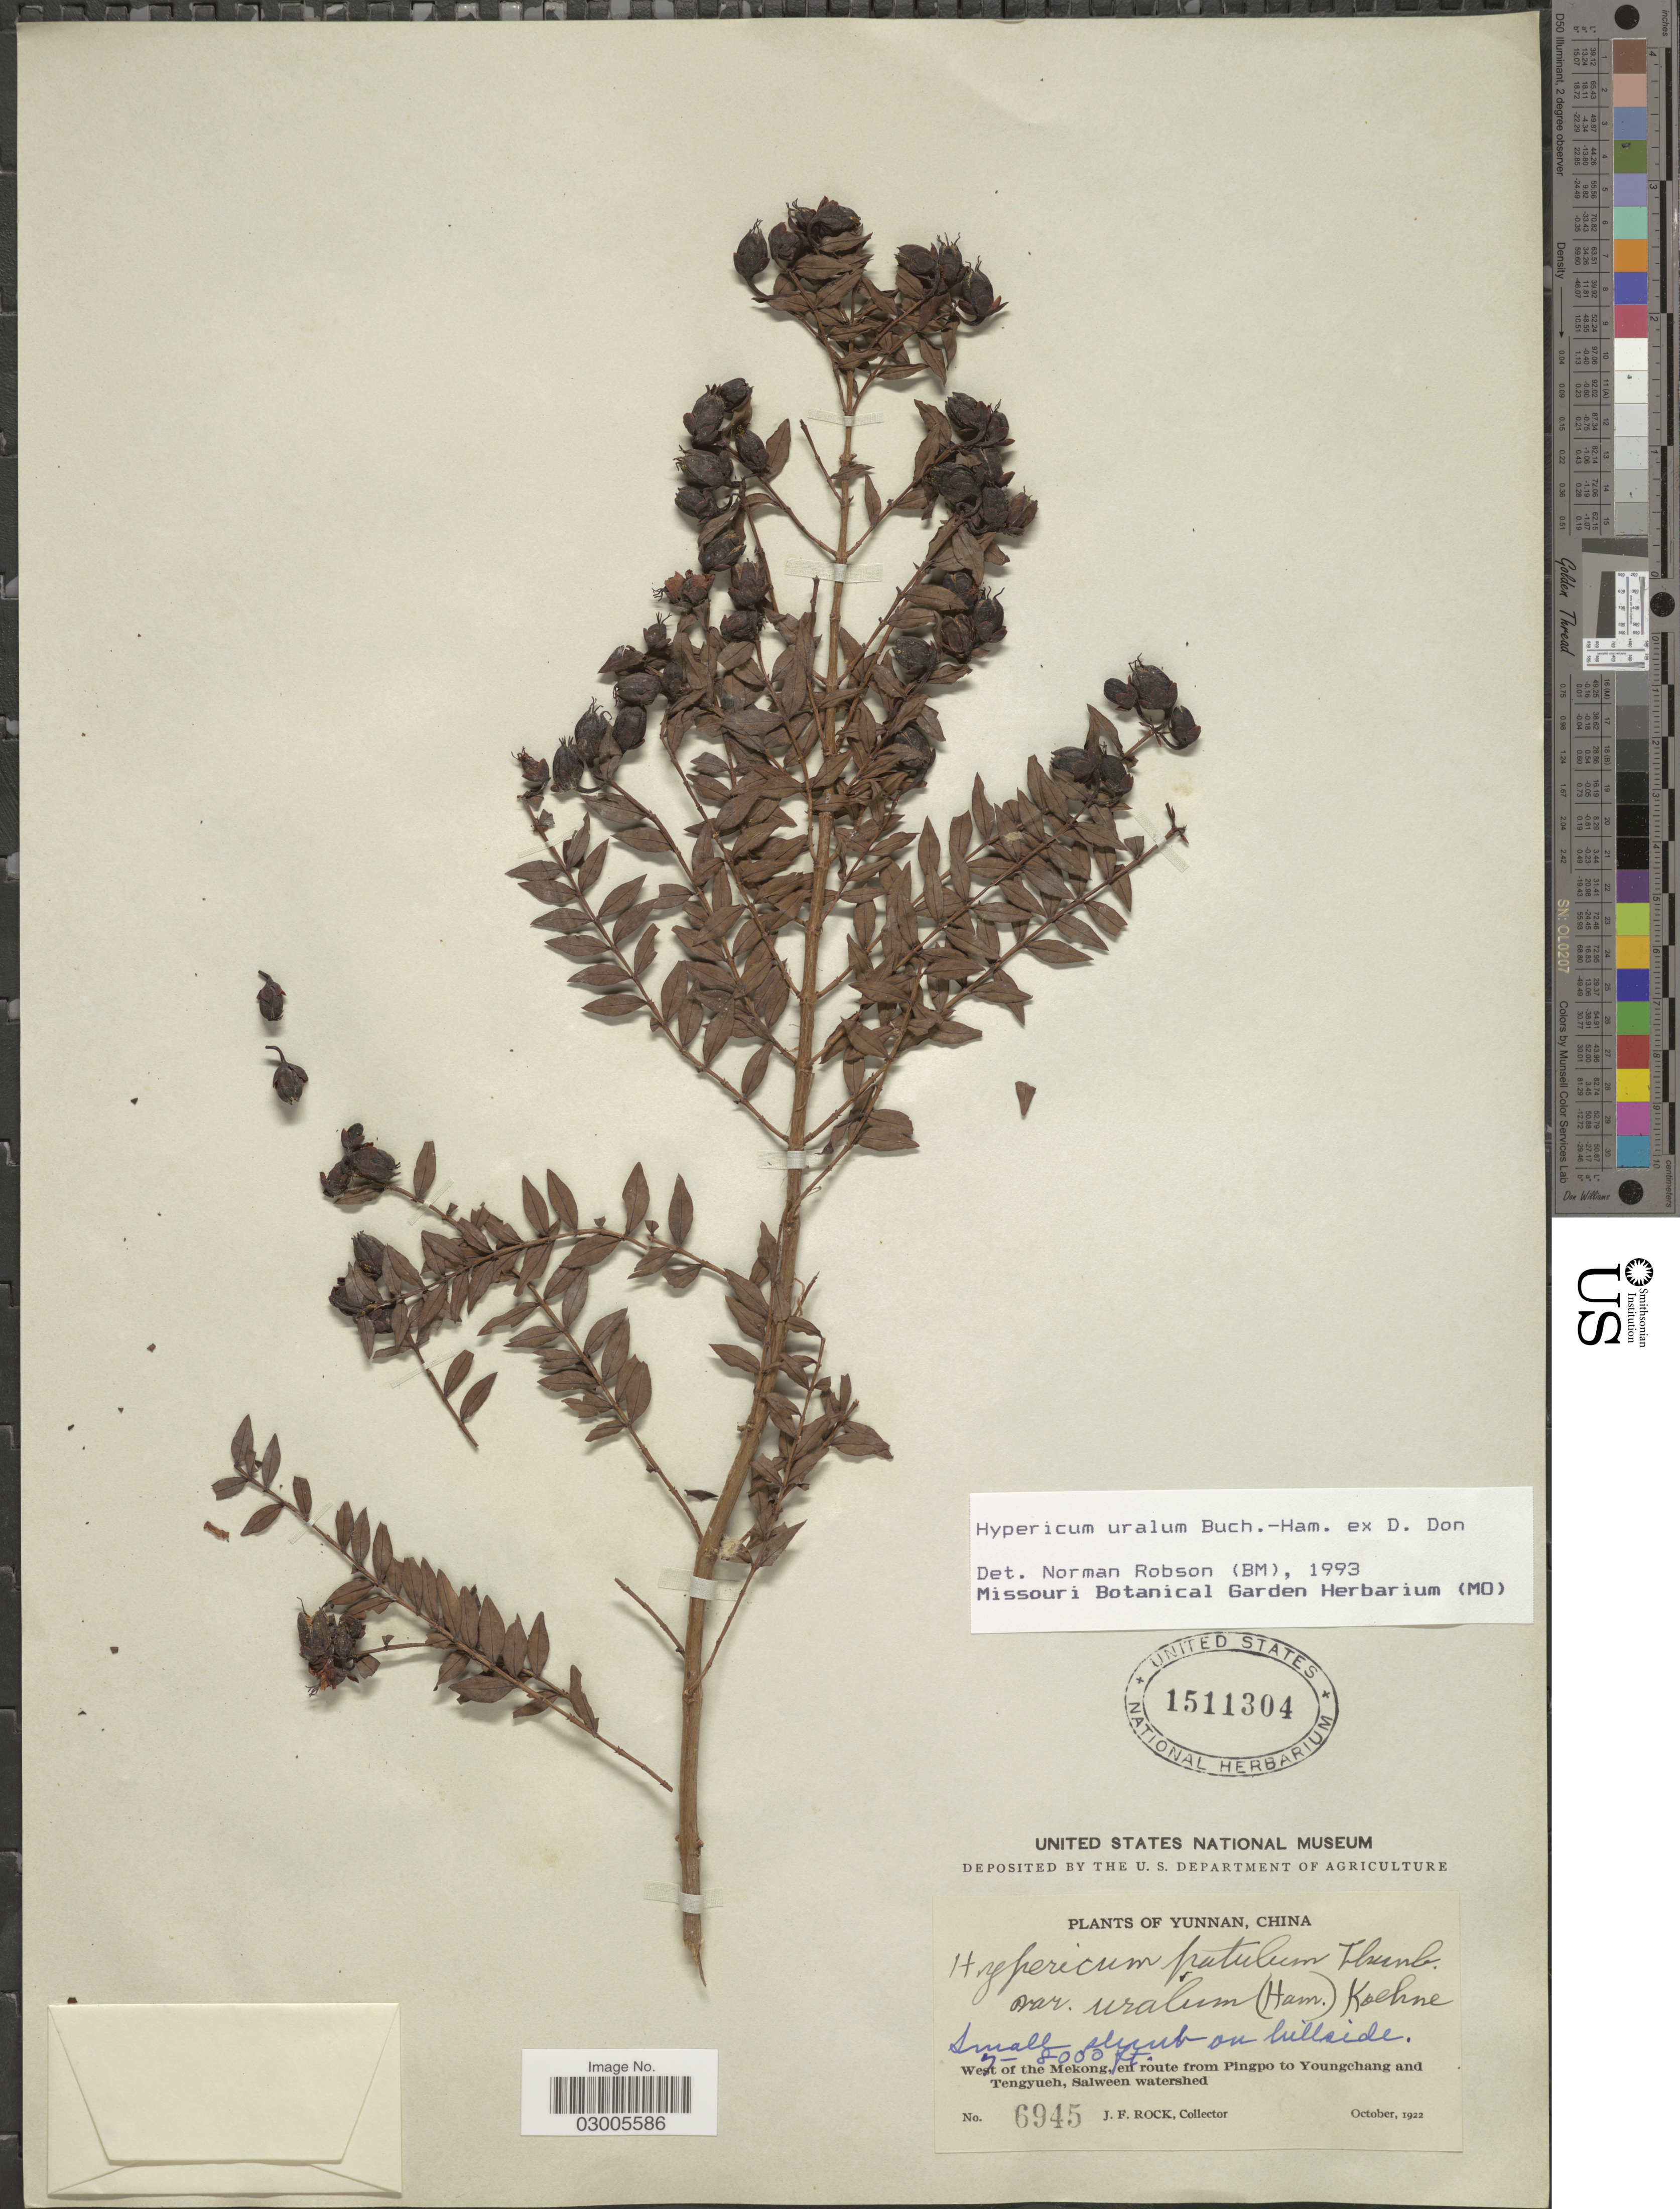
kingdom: Plantae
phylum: Tracheophyta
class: Magnoliopsida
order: Malpighiales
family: Hypericaceae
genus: Hypericum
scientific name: Hypericum uralum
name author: Buch.-Ham. ex D. Don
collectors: J. Rock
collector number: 6945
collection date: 1922-10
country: China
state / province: Yunnan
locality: West of the Mekong, en route from Pingpo to Youngchang and Tengyueh, Salween watershed.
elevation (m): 2134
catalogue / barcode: US 1511304